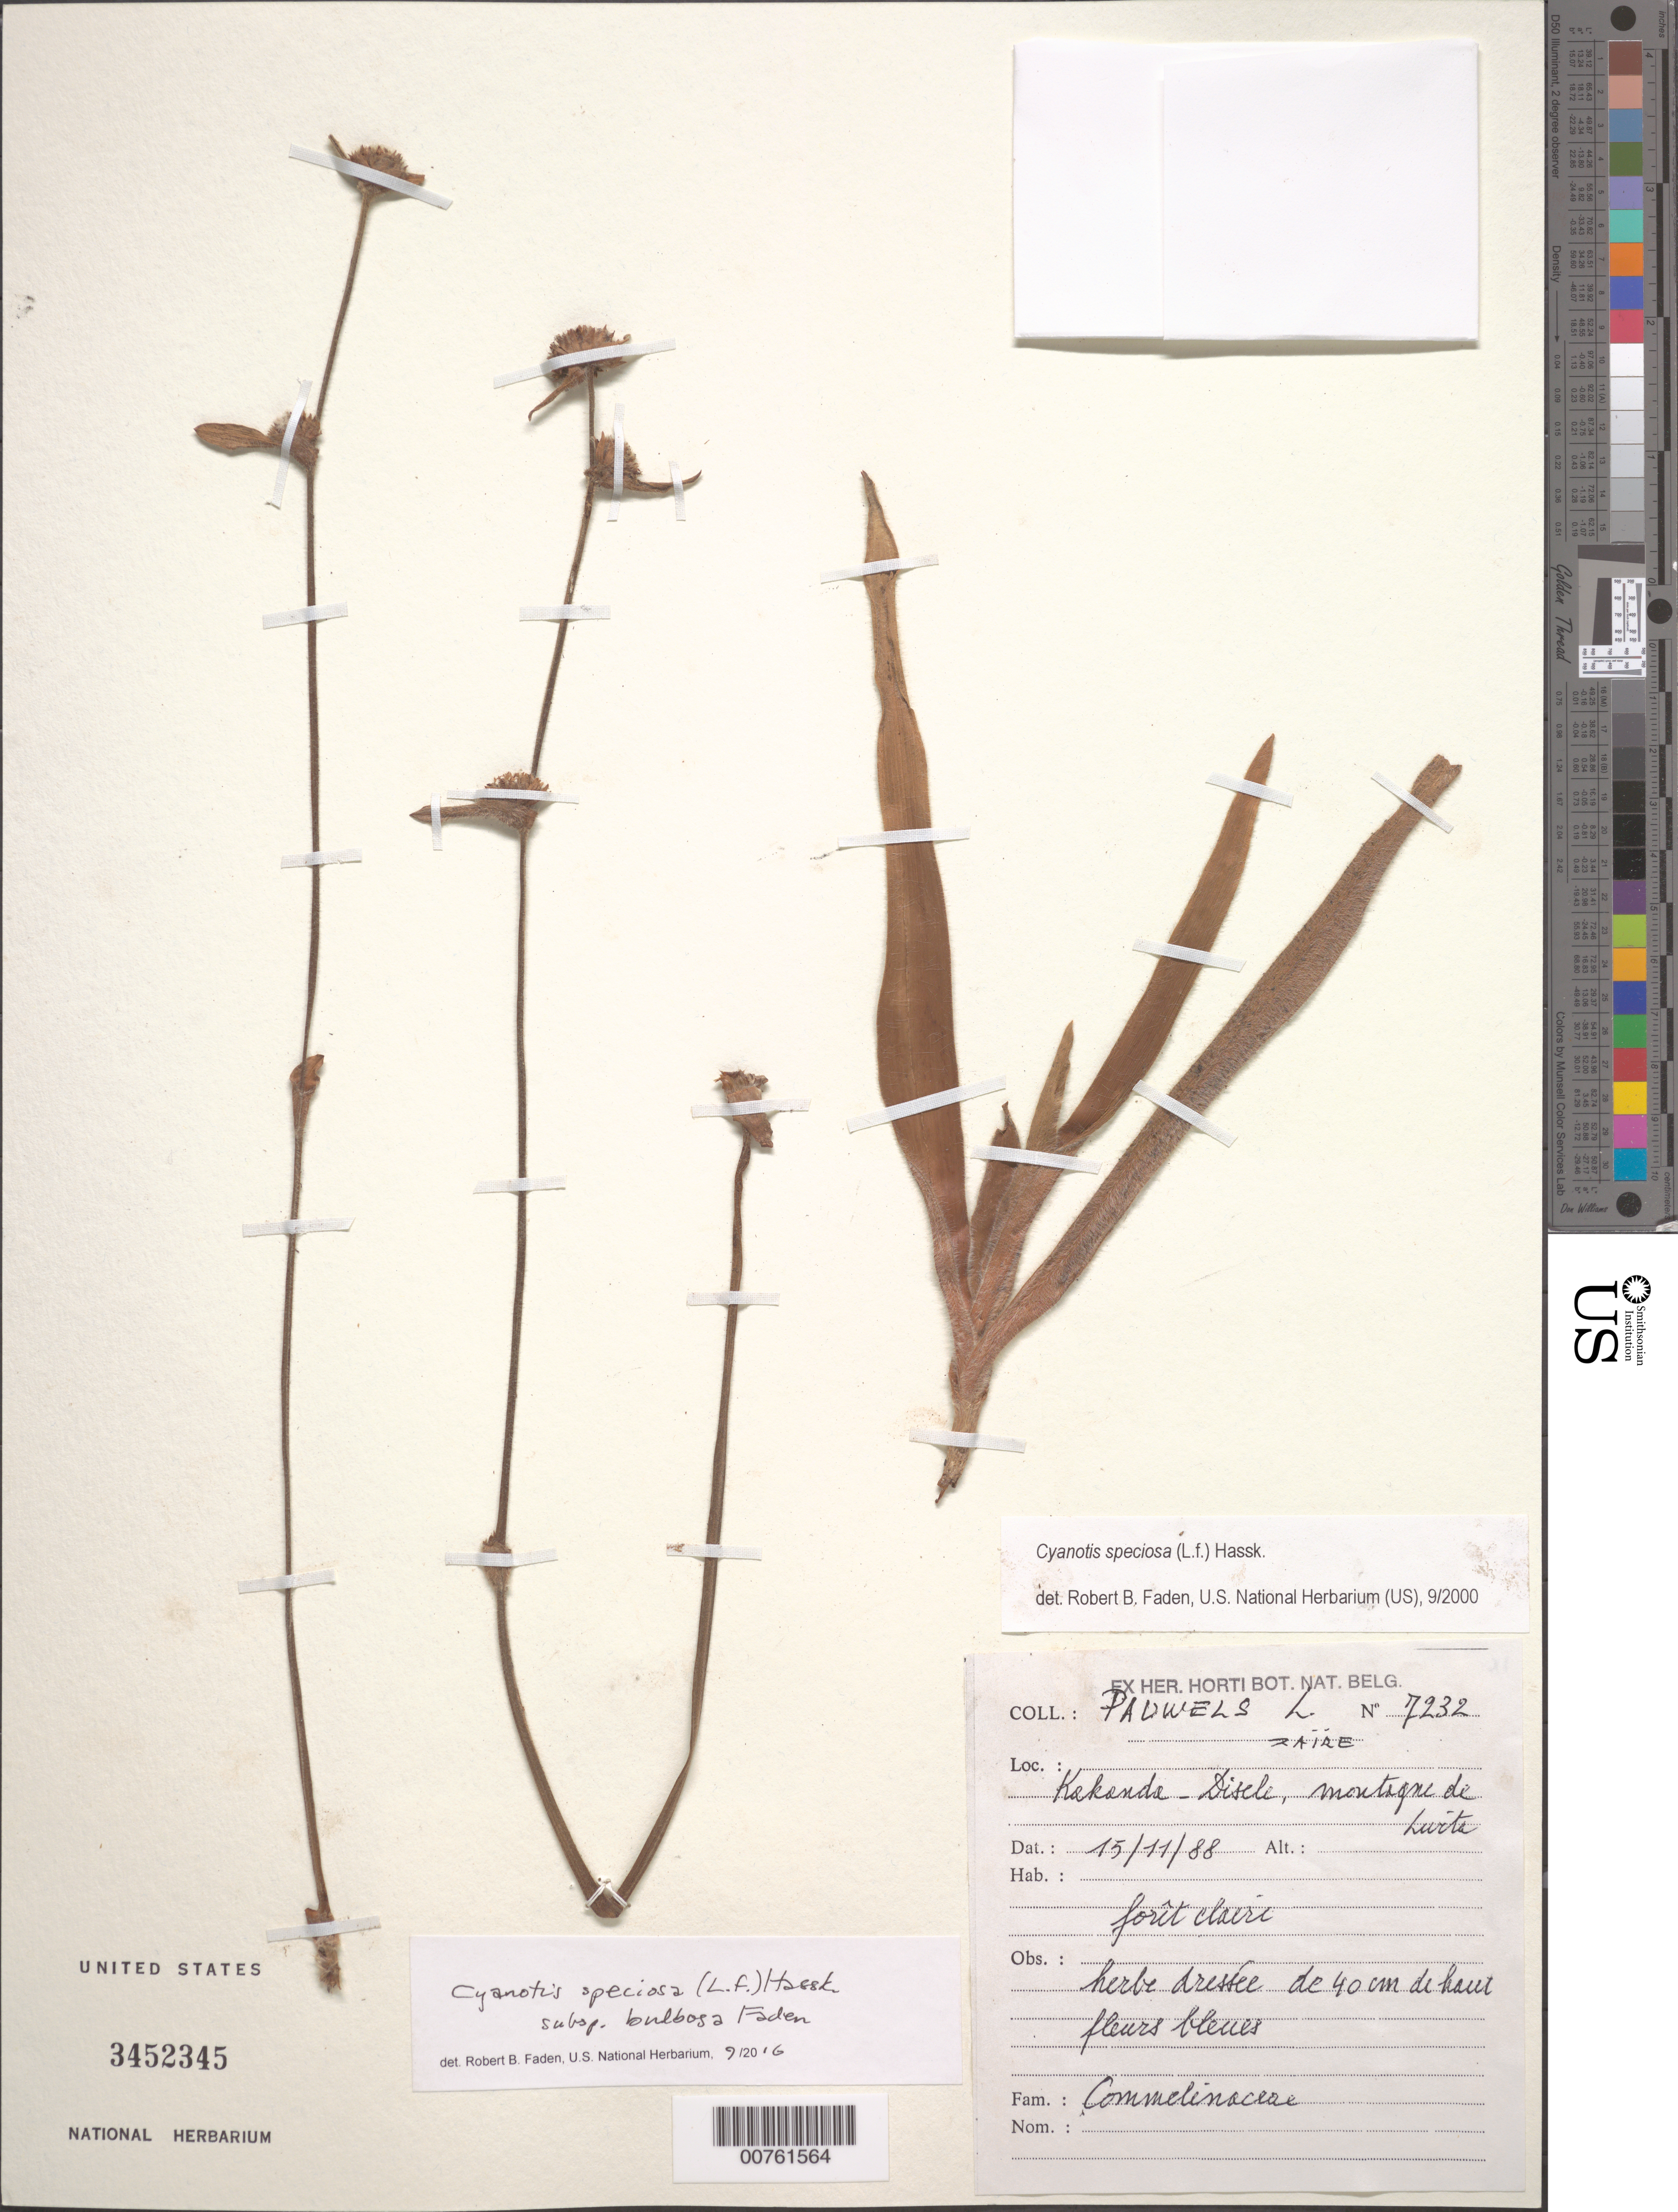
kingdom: Plantae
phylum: Tracheophyta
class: Liliopsida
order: Commelinales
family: Commelinaceae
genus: Cyanotis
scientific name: Cyanotis speciosa subsp. bulbosa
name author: Faden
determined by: Faden, Robert B., (US), Smithsonian Institution - National Museum of Natural History (UNITED STATES)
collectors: L. Pauwels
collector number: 7232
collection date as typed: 15 Nov 1988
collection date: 1988-11-15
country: Congo, Democratic Republic of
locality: Kakanda Disele, montagne de huita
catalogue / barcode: US 3452345